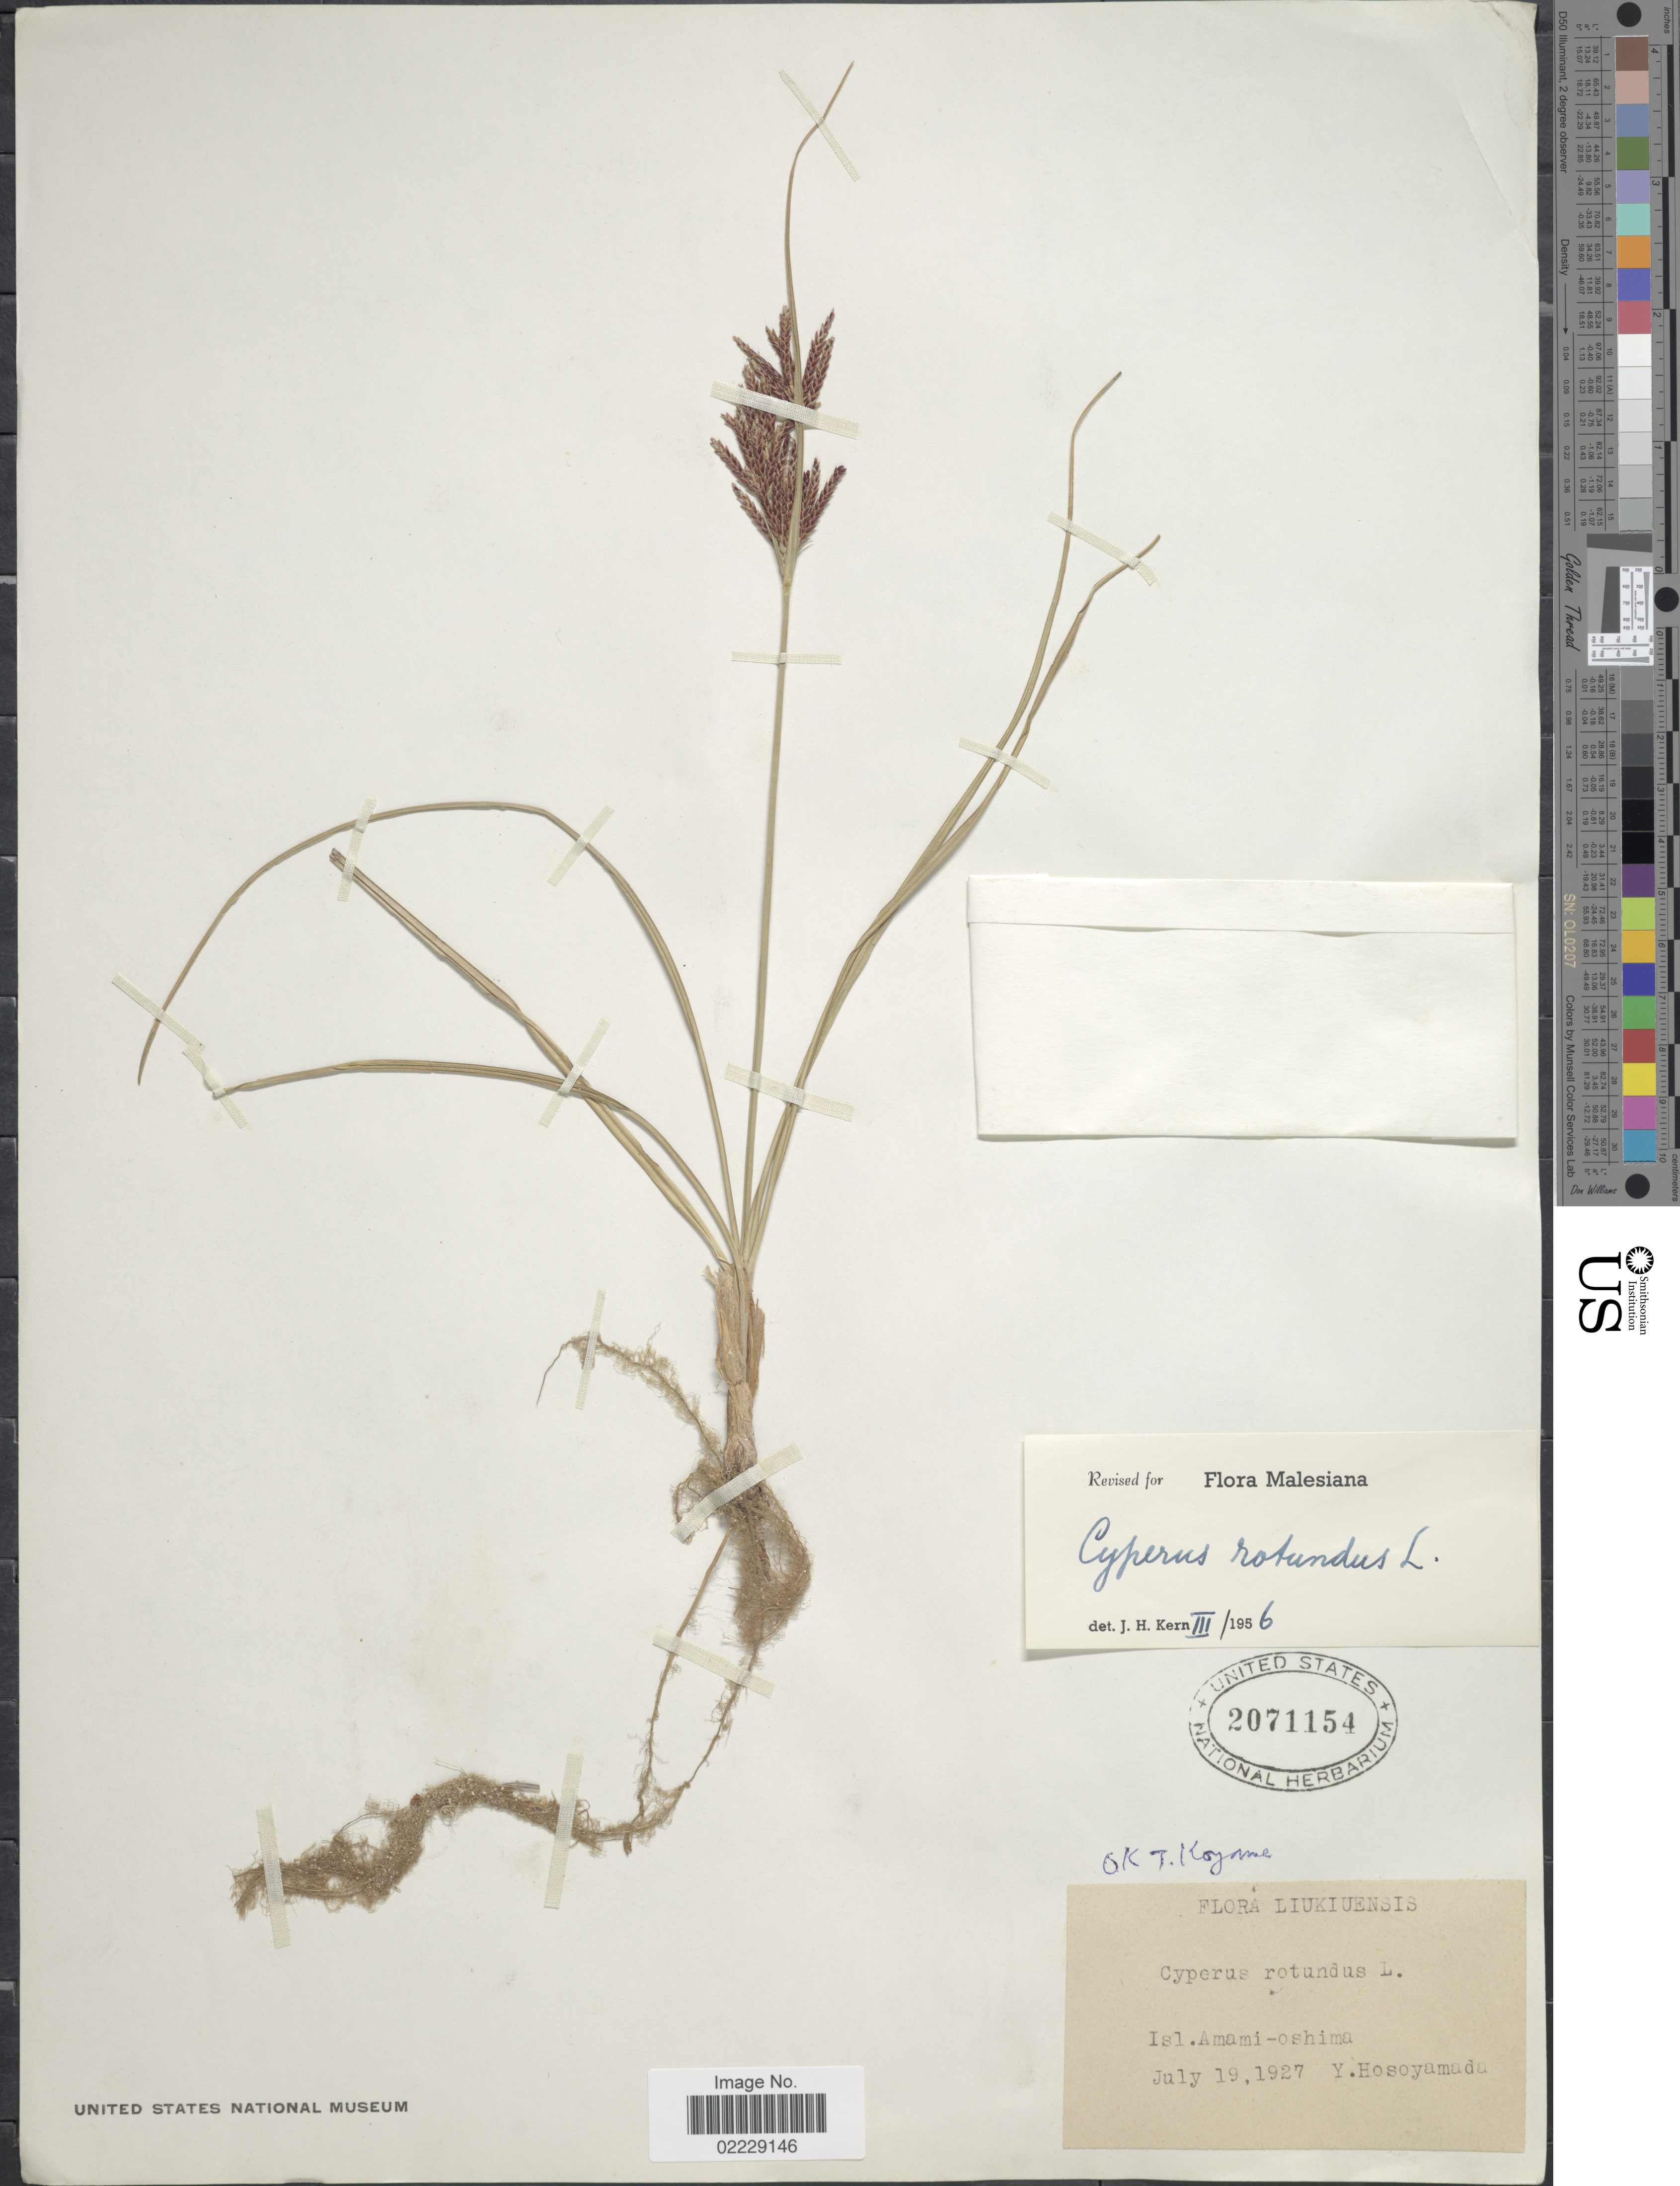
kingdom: Plantae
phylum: Tracheophyta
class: Liliopsida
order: Poales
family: Cyperaceae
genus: Cyperus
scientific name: Cyperus rotundus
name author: L.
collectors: Y. Hosoyamada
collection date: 1927-07-19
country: Japan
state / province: Okinawa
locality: Liukiuensis, Isl. Amami-oshima.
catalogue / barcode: US 2071154